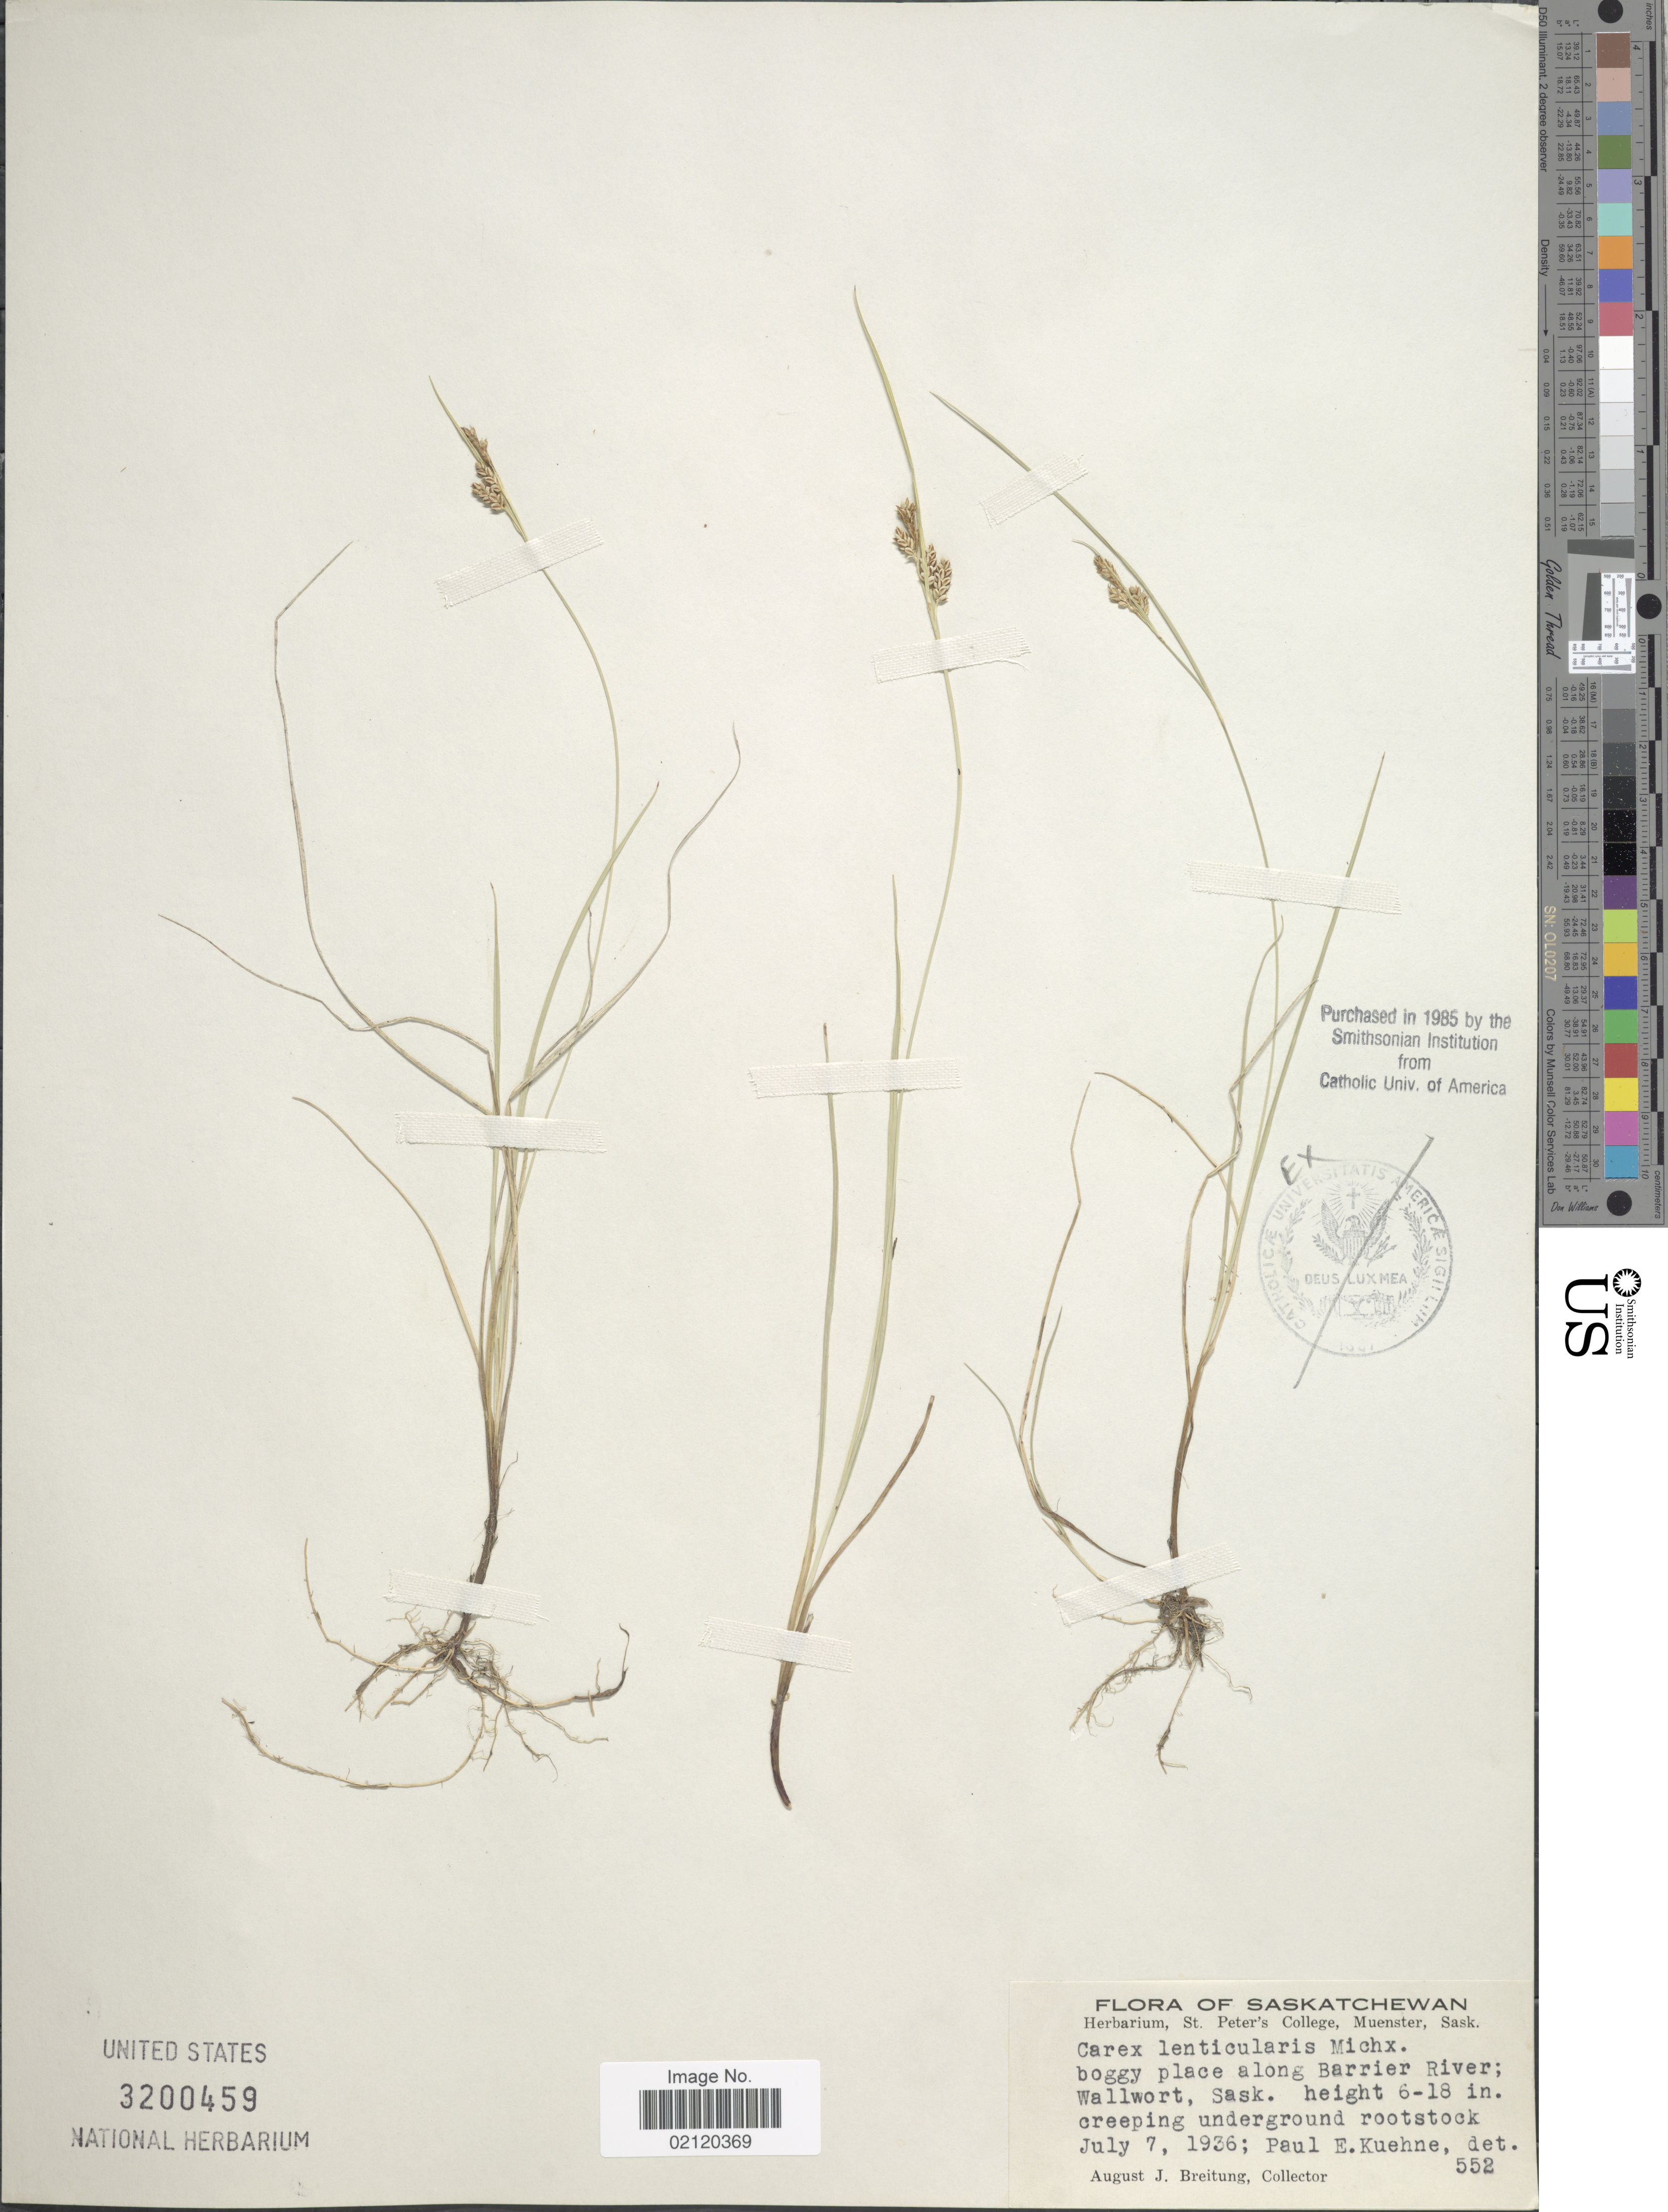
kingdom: Plantae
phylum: Tracheophyta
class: Liliopsida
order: Poales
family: Cyperaceae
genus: Carex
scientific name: Carex lenticularis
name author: Michx.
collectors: A. Breitung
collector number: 552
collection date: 1936-07-07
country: Canada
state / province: Saskatchewan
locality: Boggy place along Barrier River; Wallwort, Sask.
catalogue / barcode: US 3200459